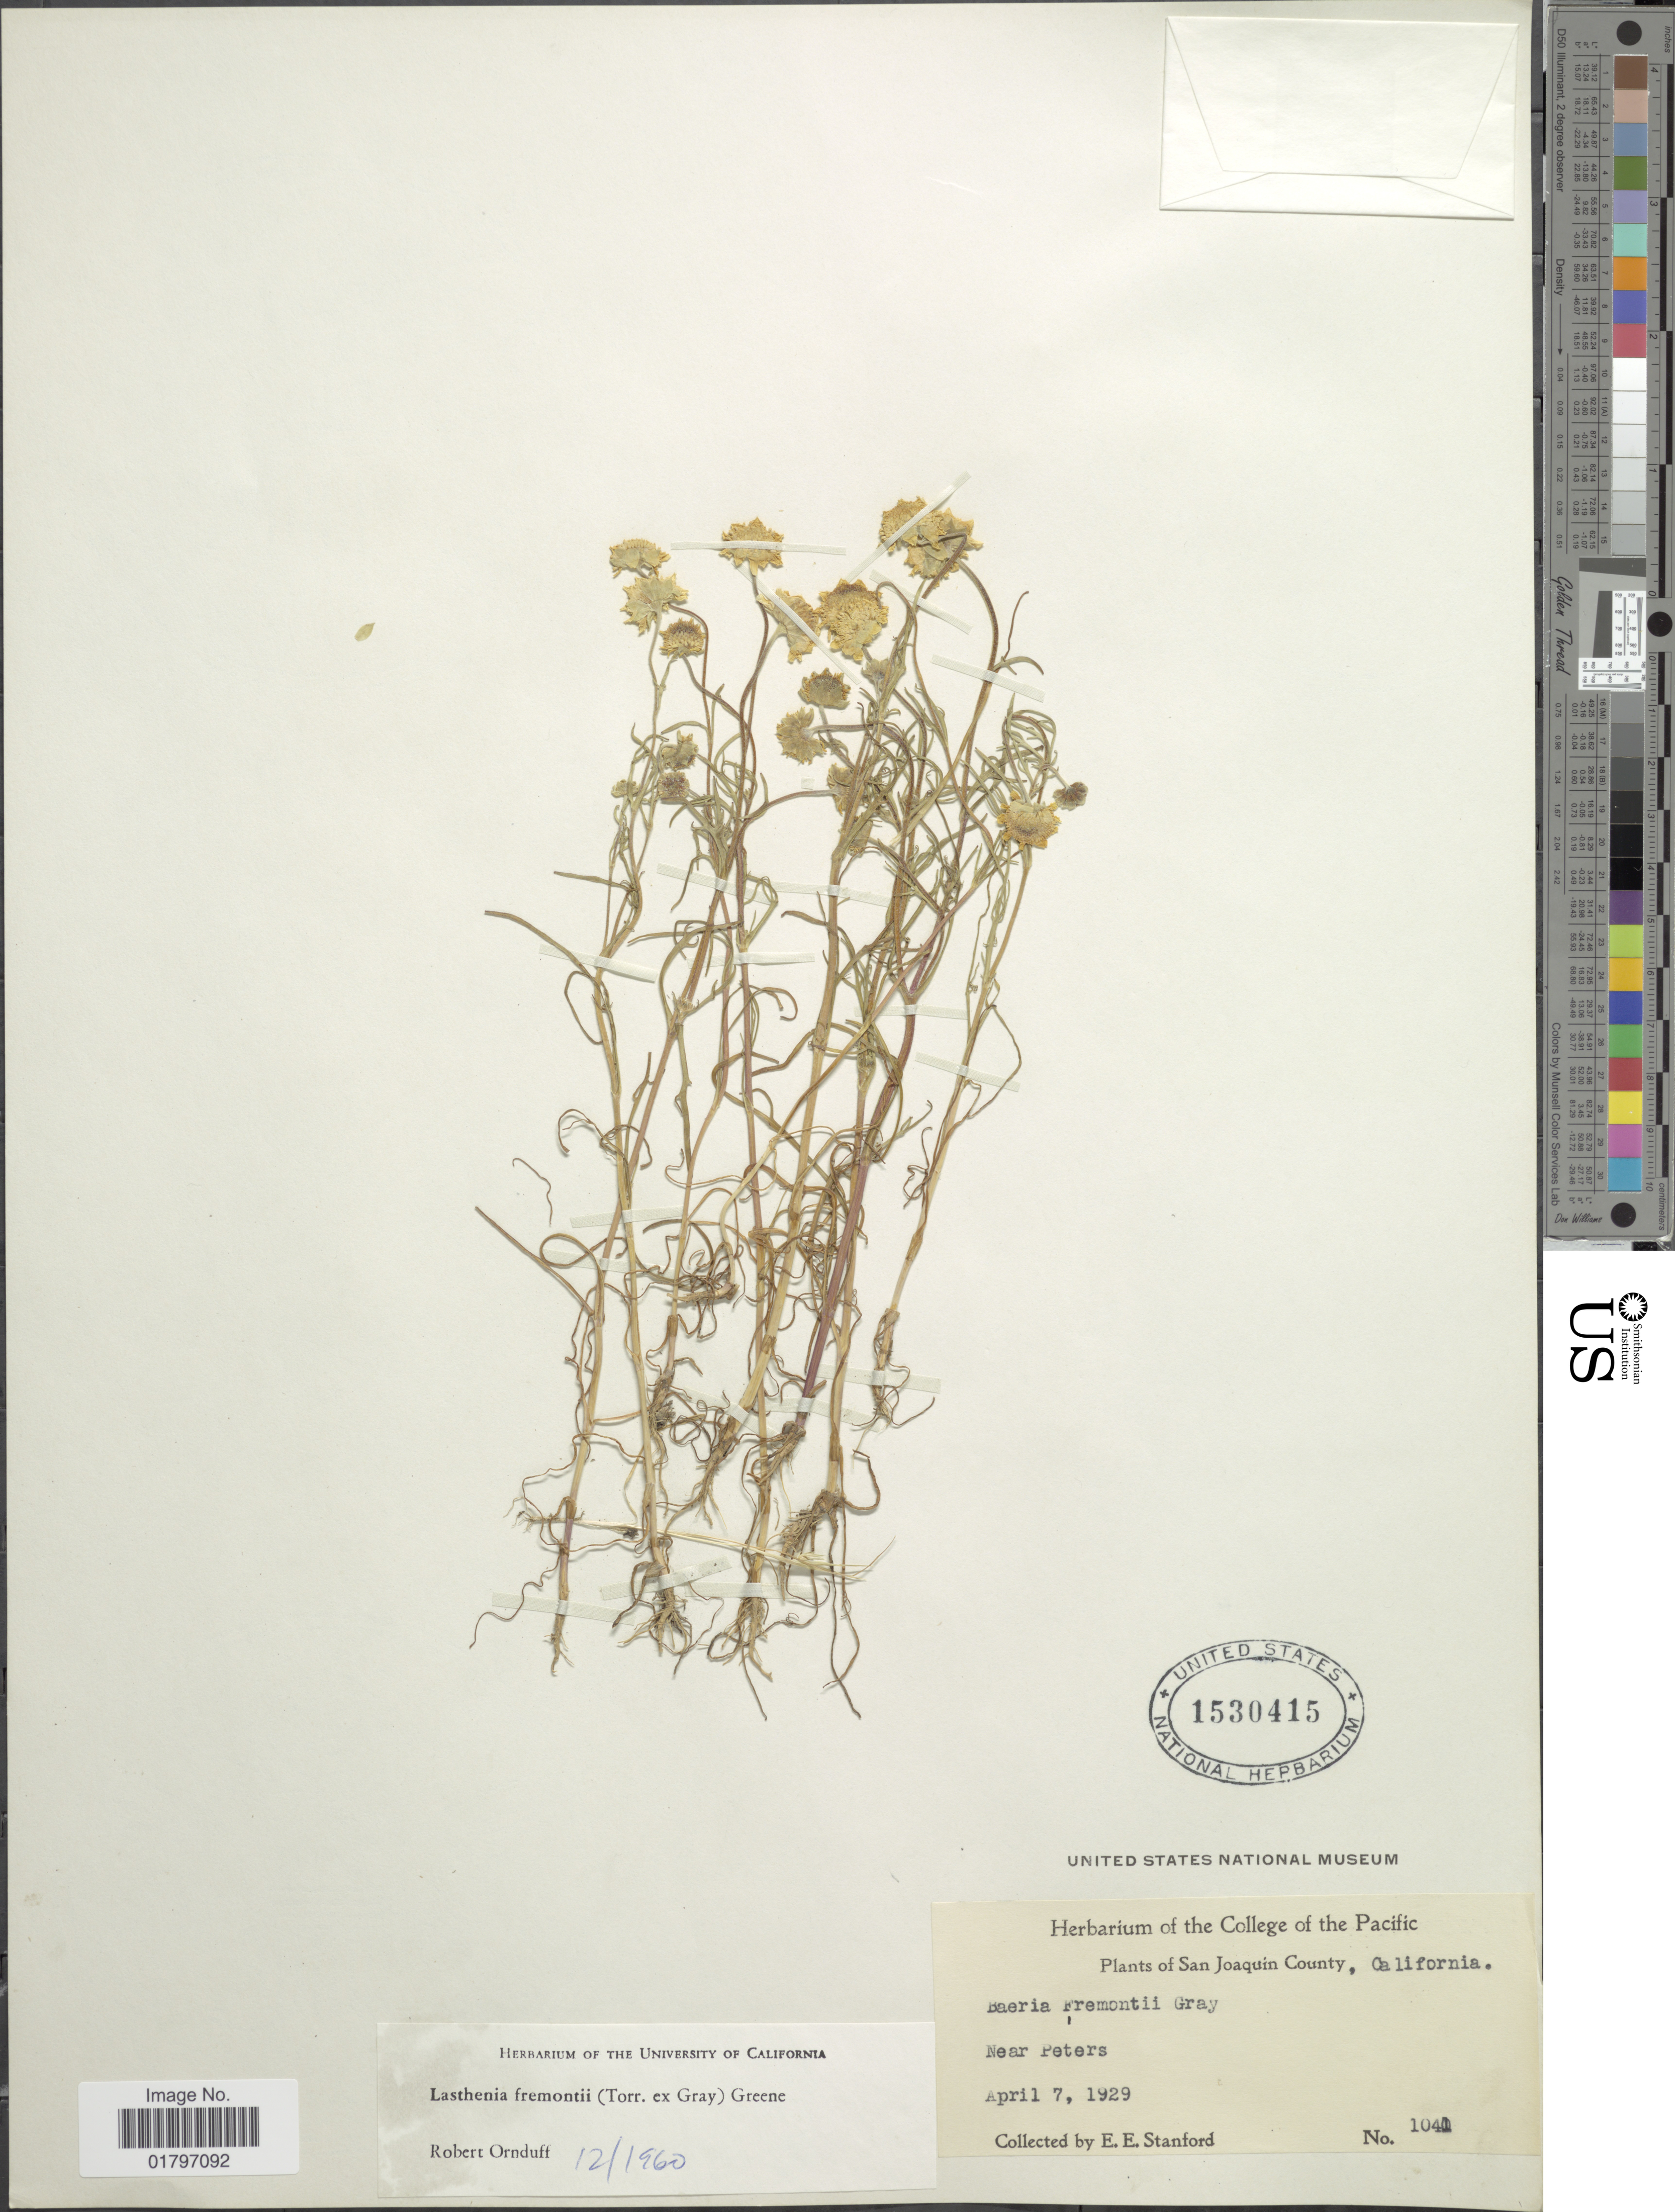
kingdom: Plantae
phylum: Tracheophyta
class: Magnoliopsida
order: Asterales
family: Asteraceae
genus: Lasthenia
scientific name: Lasthenia fremontii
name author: (Torr. ex A. Gray) Greene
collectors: E. Stanford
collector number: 1041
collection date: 1929-04-07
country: United States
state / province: California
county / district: San Joaquin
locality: San Joaquin County. Near Peters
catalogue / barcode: US 1530415